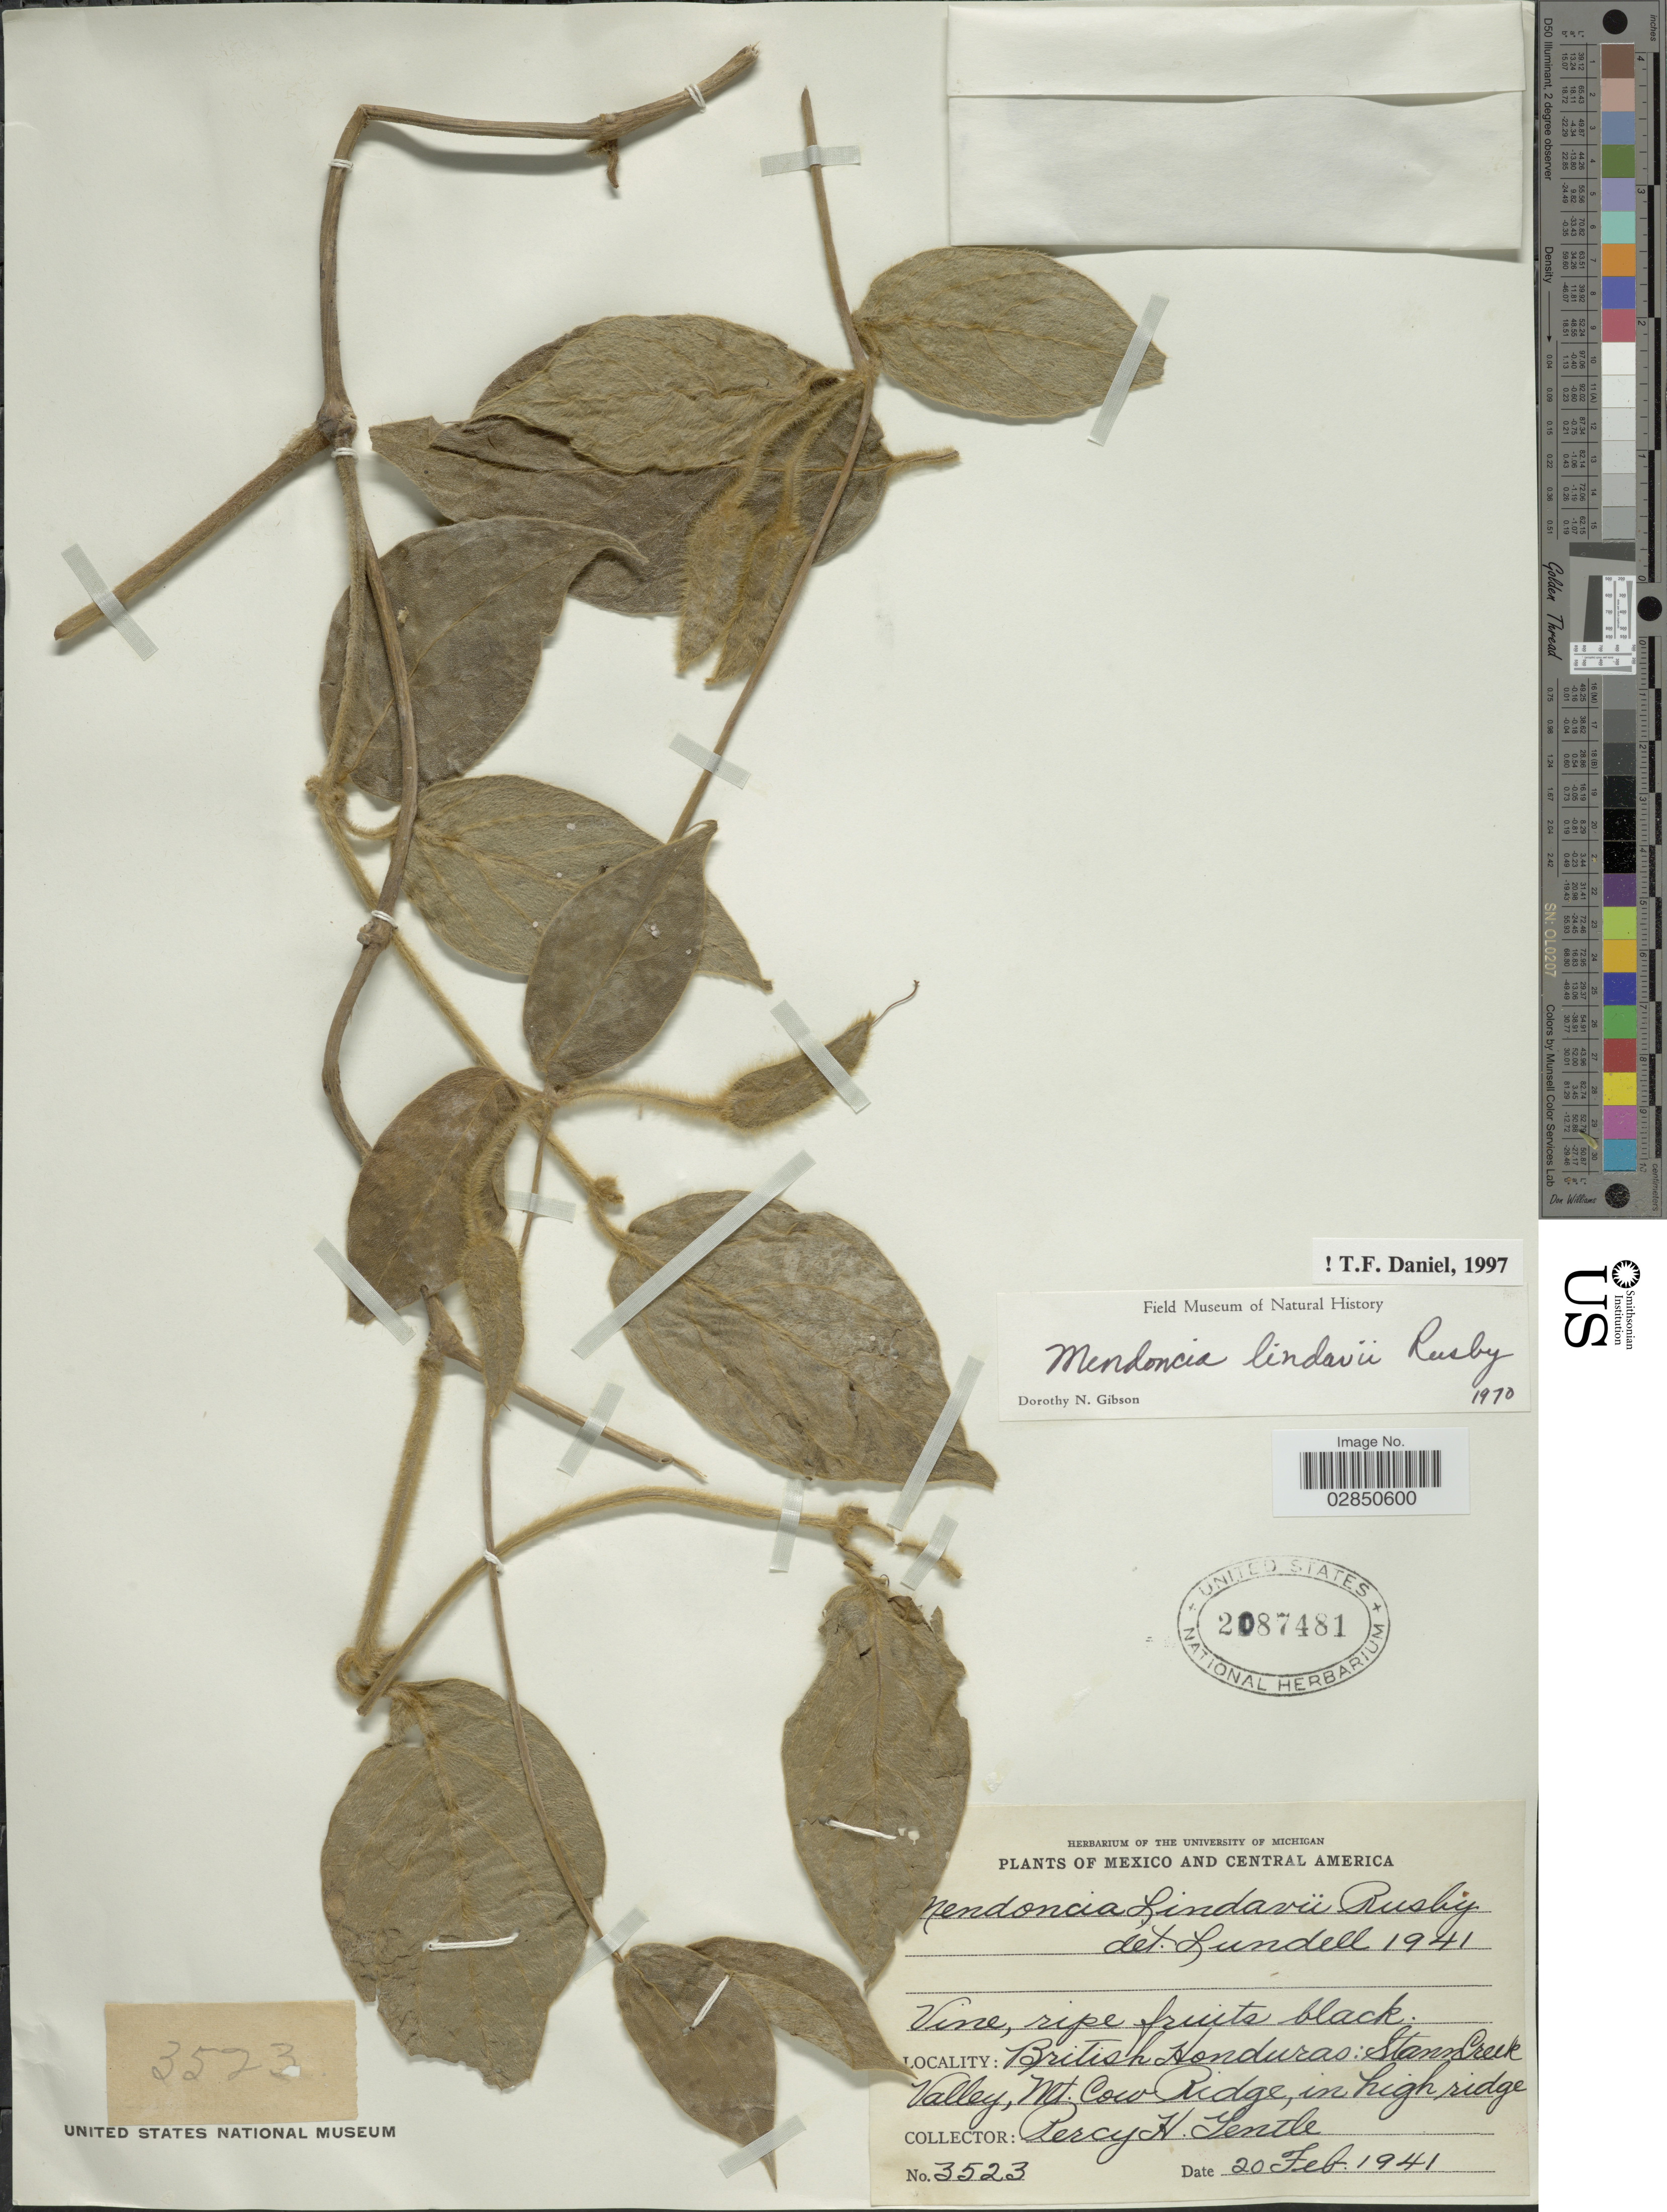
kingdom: Plantae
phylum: Tracheophyta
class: Magnoliopsida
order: Lamiales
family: Acanthaceae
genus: Mendoncia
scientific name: Mendoncia lindavii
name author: Rusby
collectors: P. H. Gentle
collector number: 3523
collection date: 1941-02-20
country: Belize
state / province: Stann Creek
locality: British Honduras: Stann Creek Valley, Mt. Cow Ridge, in high ridge.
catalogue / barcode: US 2087481